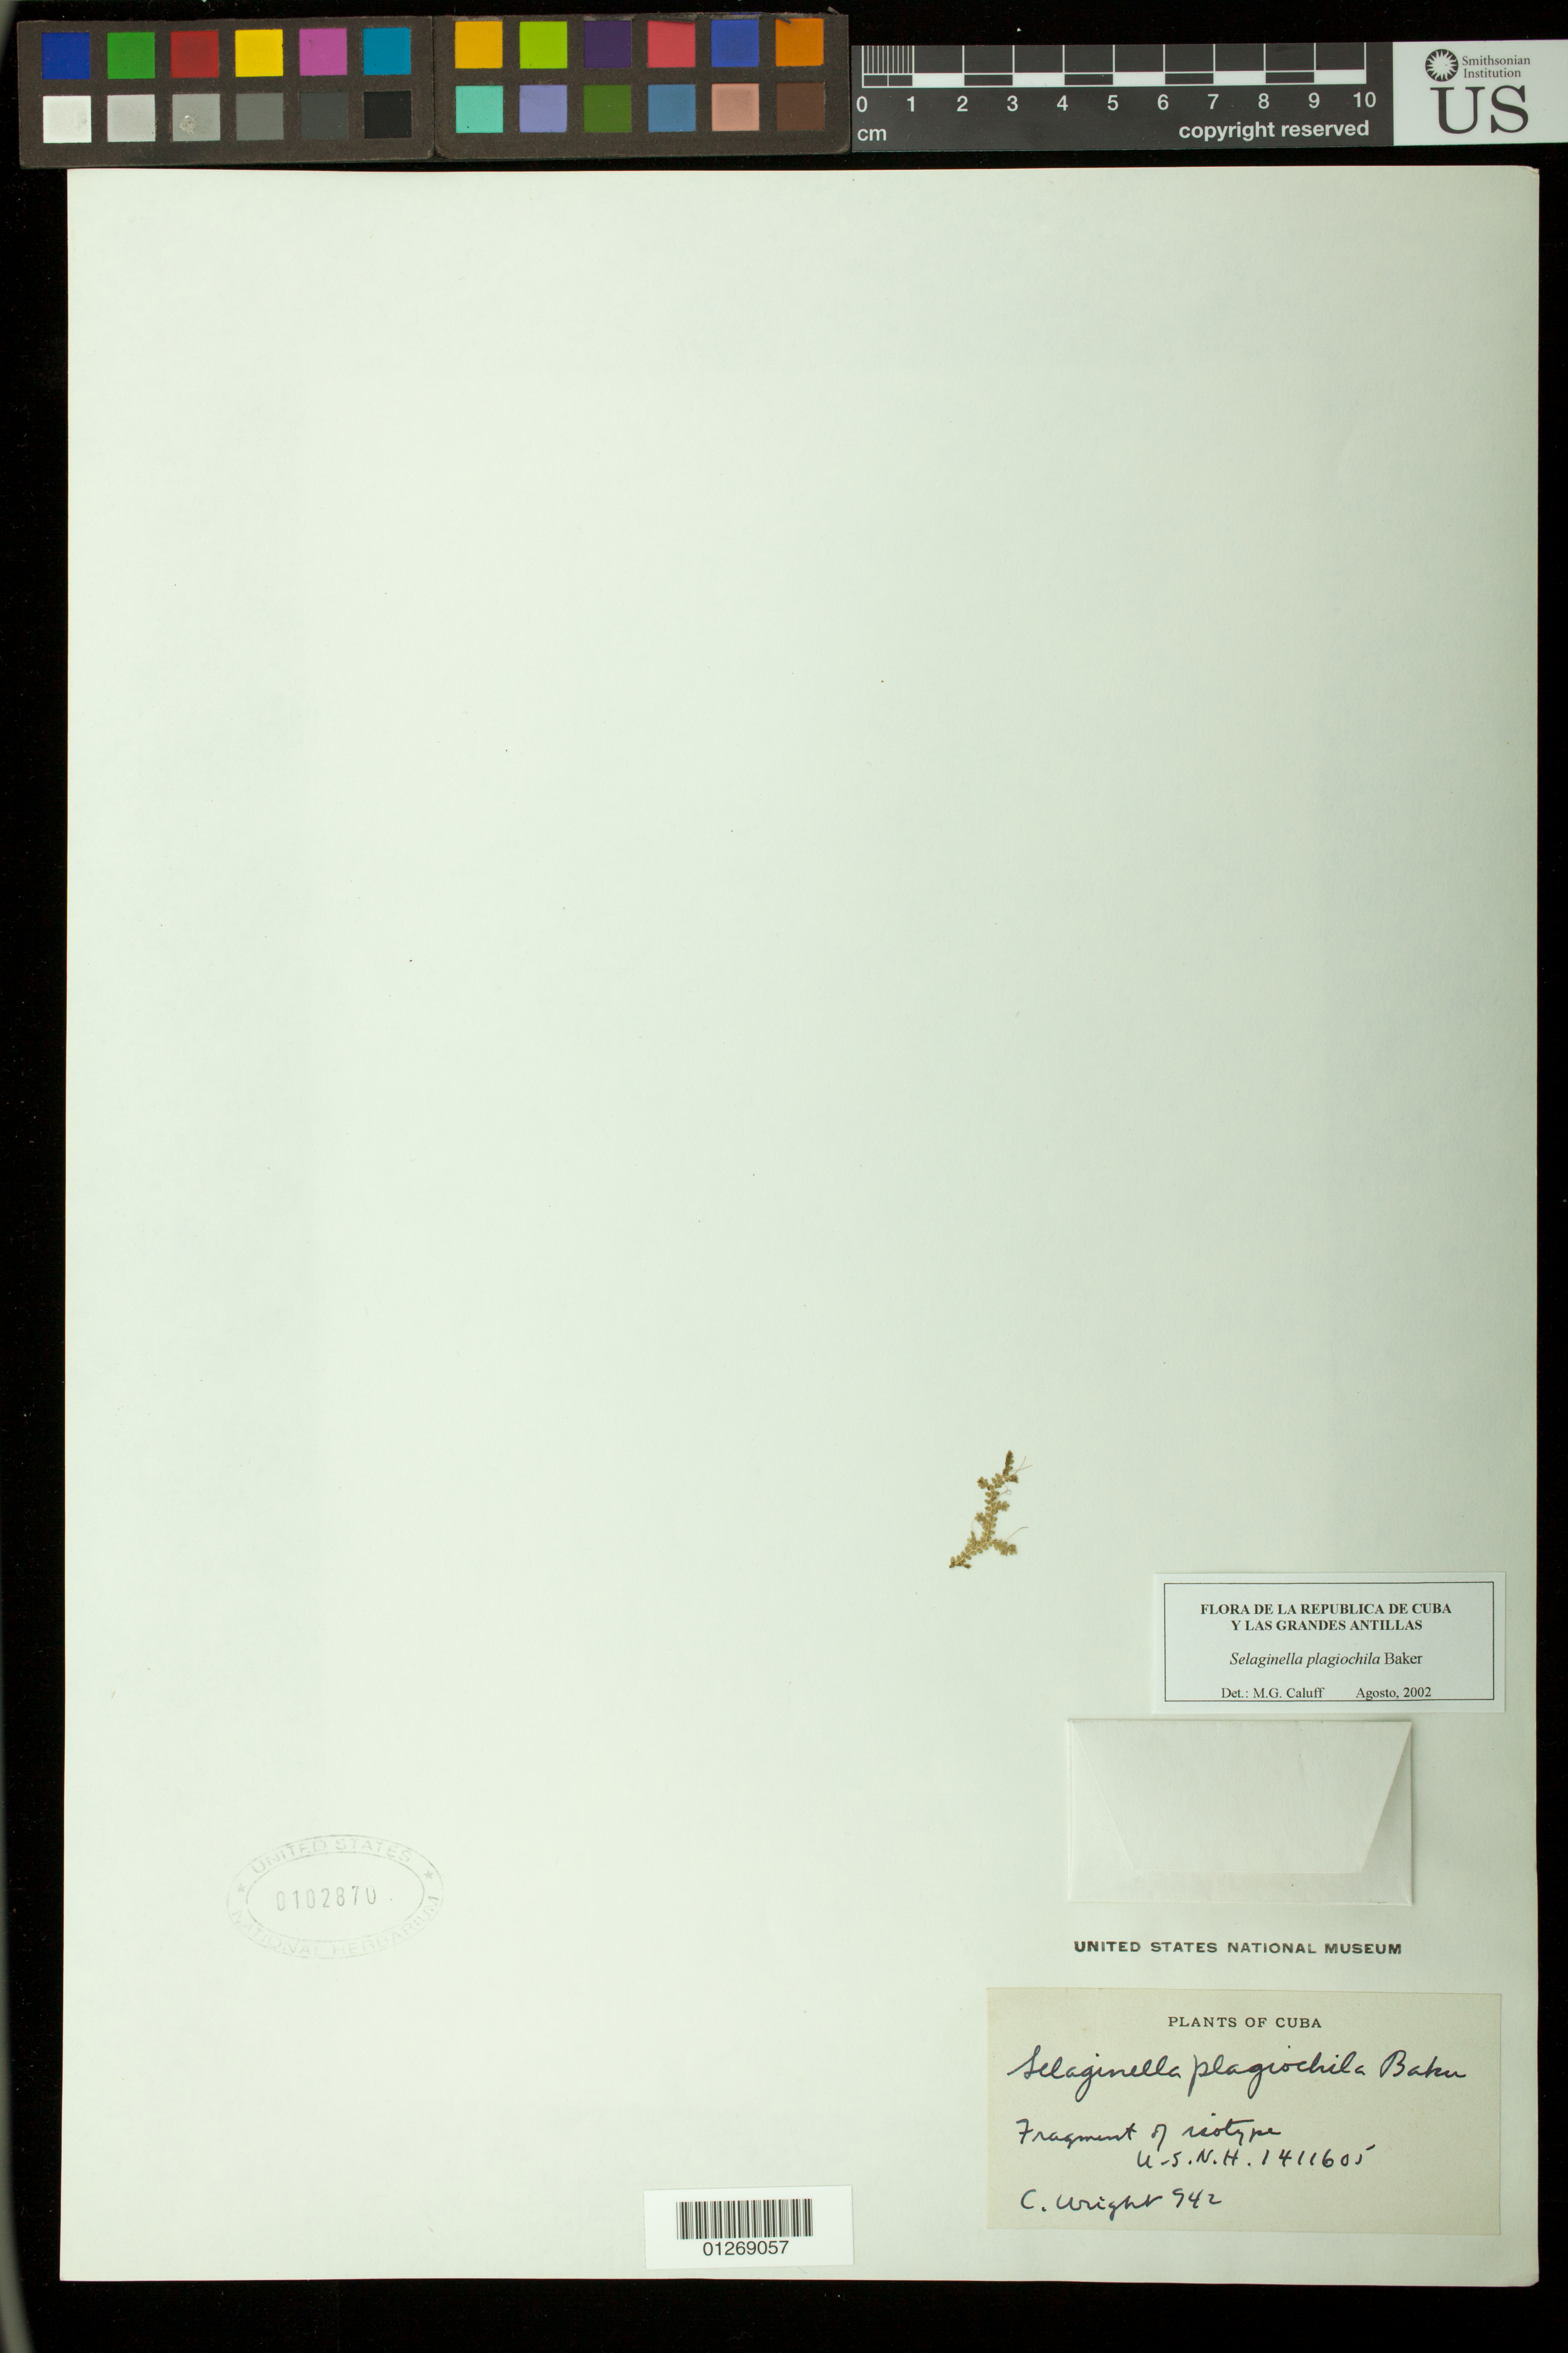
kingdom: Plantae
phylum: Tracheophyta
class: Lycopodiopsida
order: Selaginellales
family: Selaginellaceae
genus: Selaginella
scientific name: Selaginella plagiochila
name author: Baker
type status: Type Collection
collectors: C. Wright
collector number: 942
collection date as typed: Jan 1859 to -- Jul 1859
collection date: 1859-01/1859-07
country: Cuba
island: Greater Antilles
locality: Prope Villam Monte Verde Dictim.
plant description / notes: Fragmentary material of type specimen, removed from US specimen USNH 1411605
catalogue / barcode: US 102870